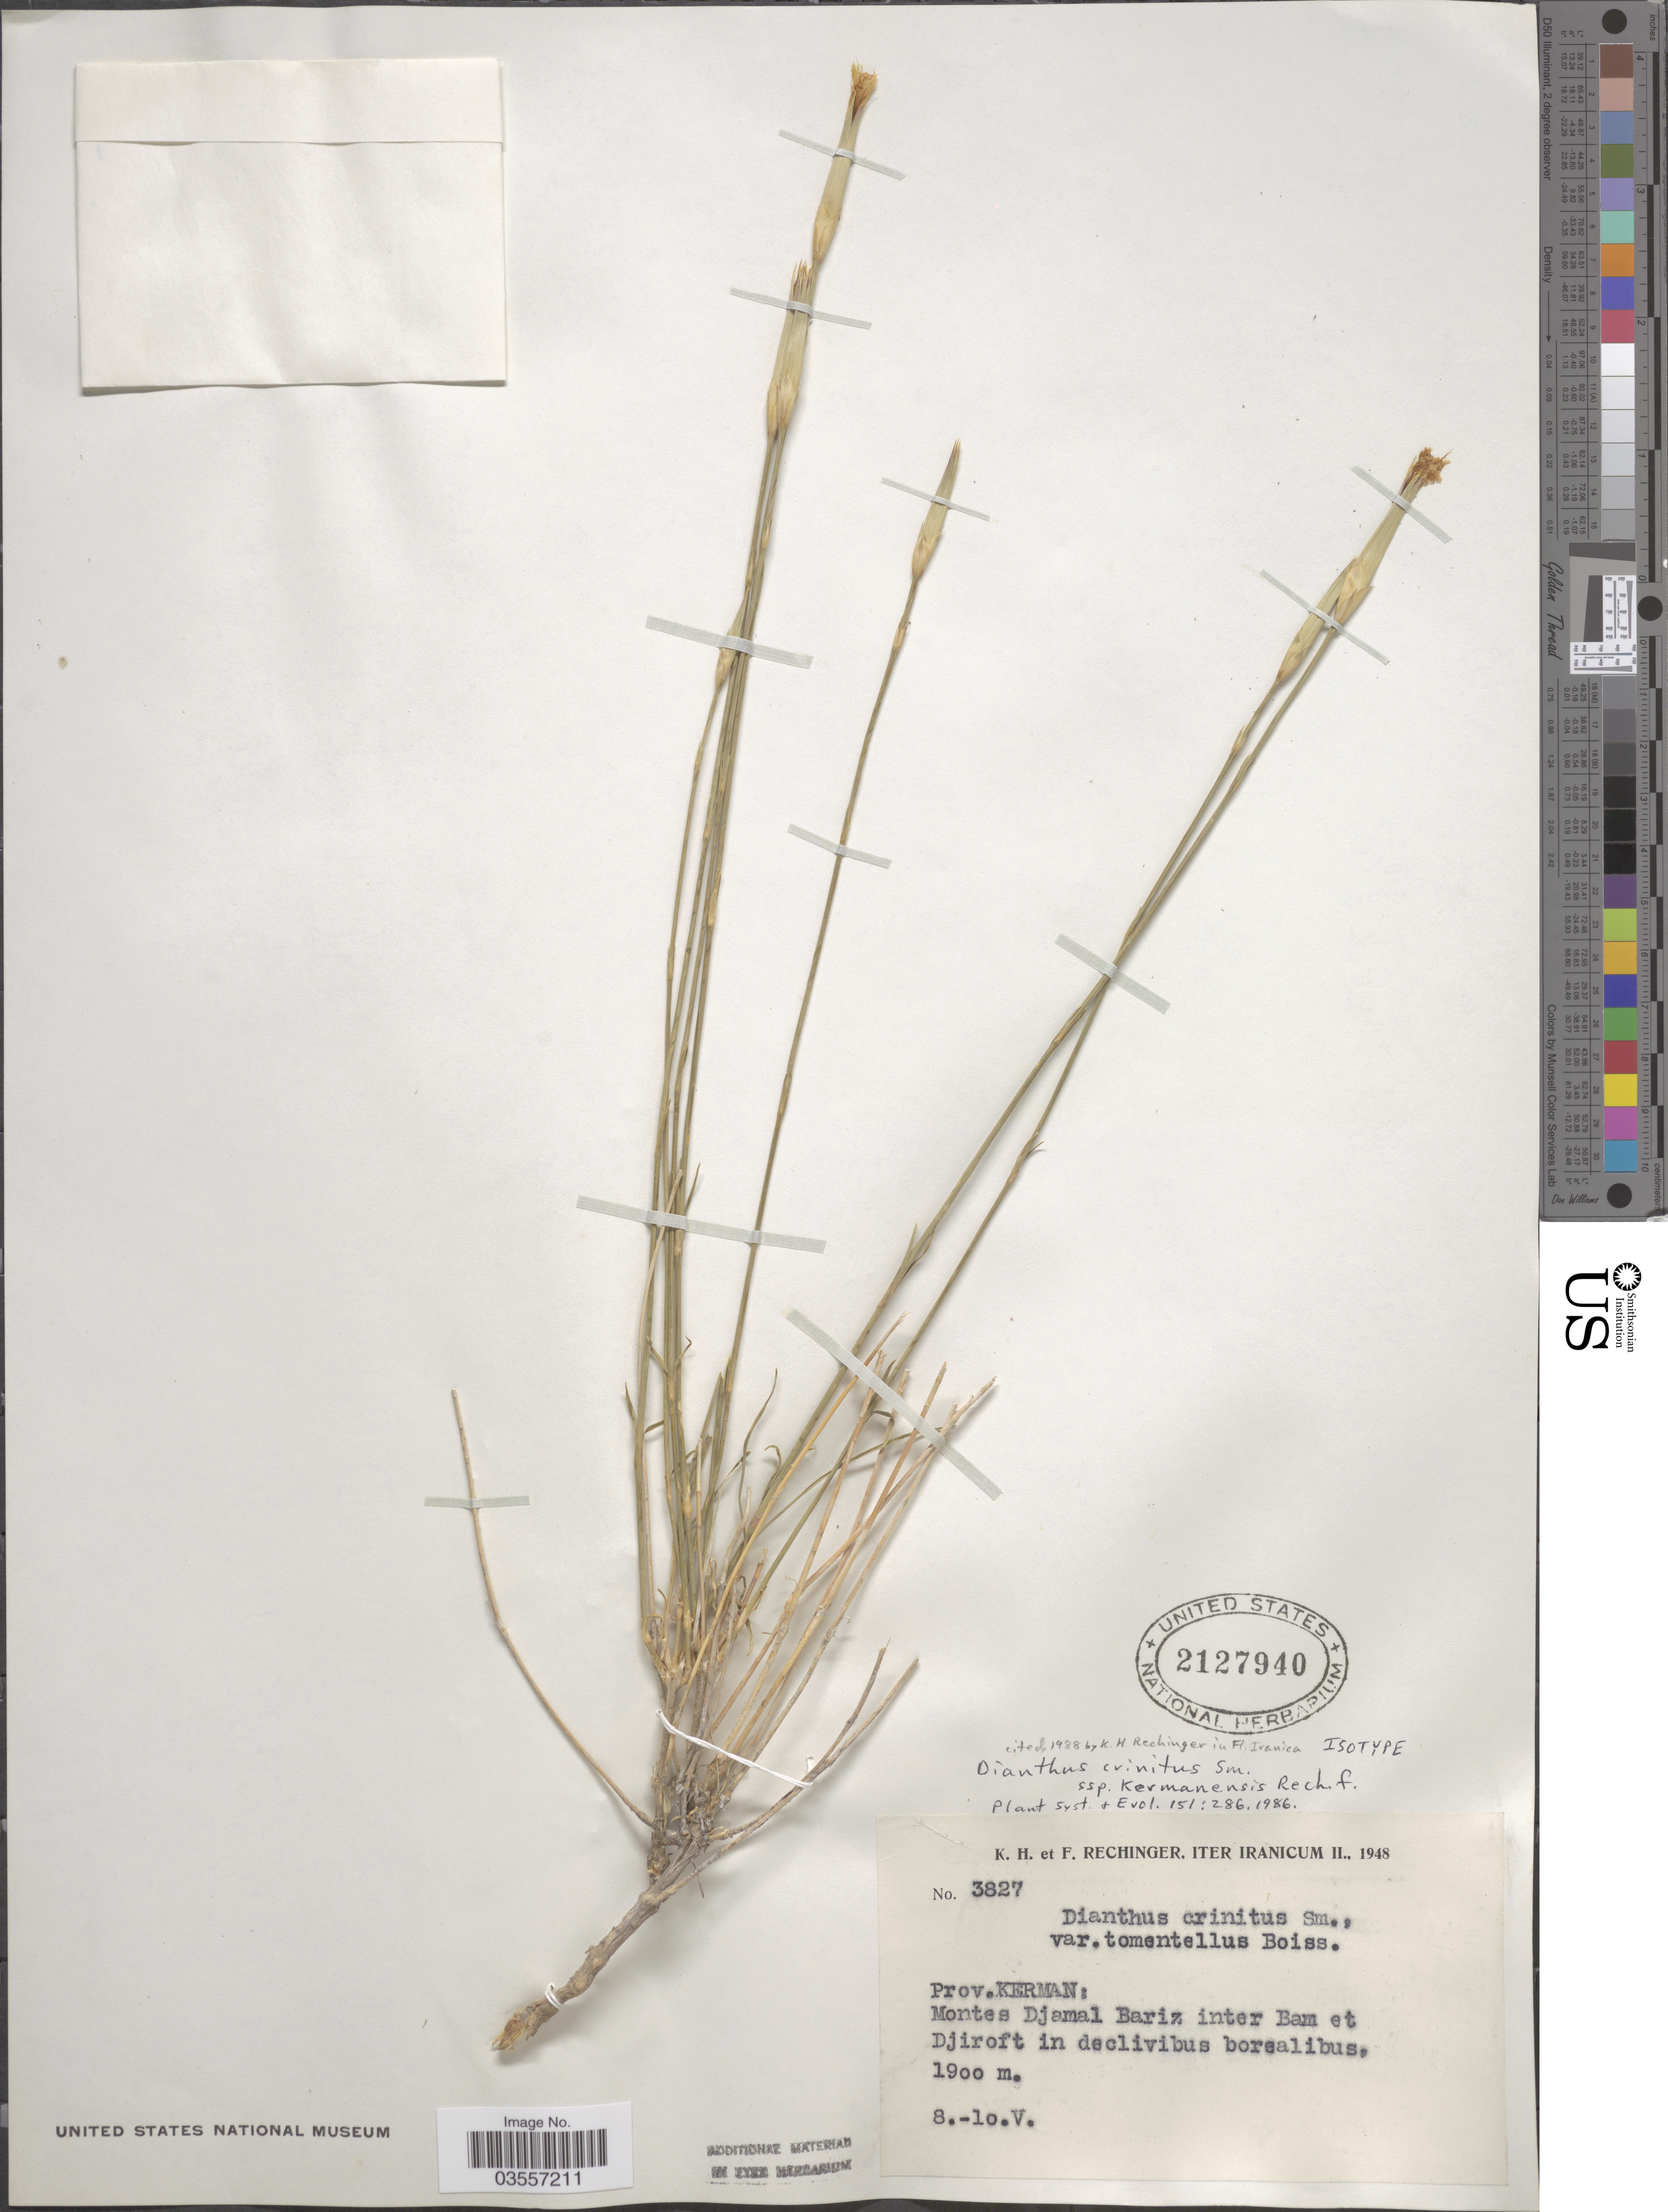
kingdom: Plantae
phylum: Tracheophyta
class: Magnoliopsida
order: Caryophyllales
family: Caryophyllaceae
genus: Dianthus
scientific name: Dianthus crinitus subsp. kermanensis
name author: Rech. f.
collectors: K. H. Rechinger & F. Rechinger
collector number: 3827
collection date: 1948-05-08/1948-05-10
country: Iran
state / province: Kerman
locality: Montes Djamal Bariz inter Bam et Djiroft.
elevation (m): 1900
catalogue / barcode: US 2127940